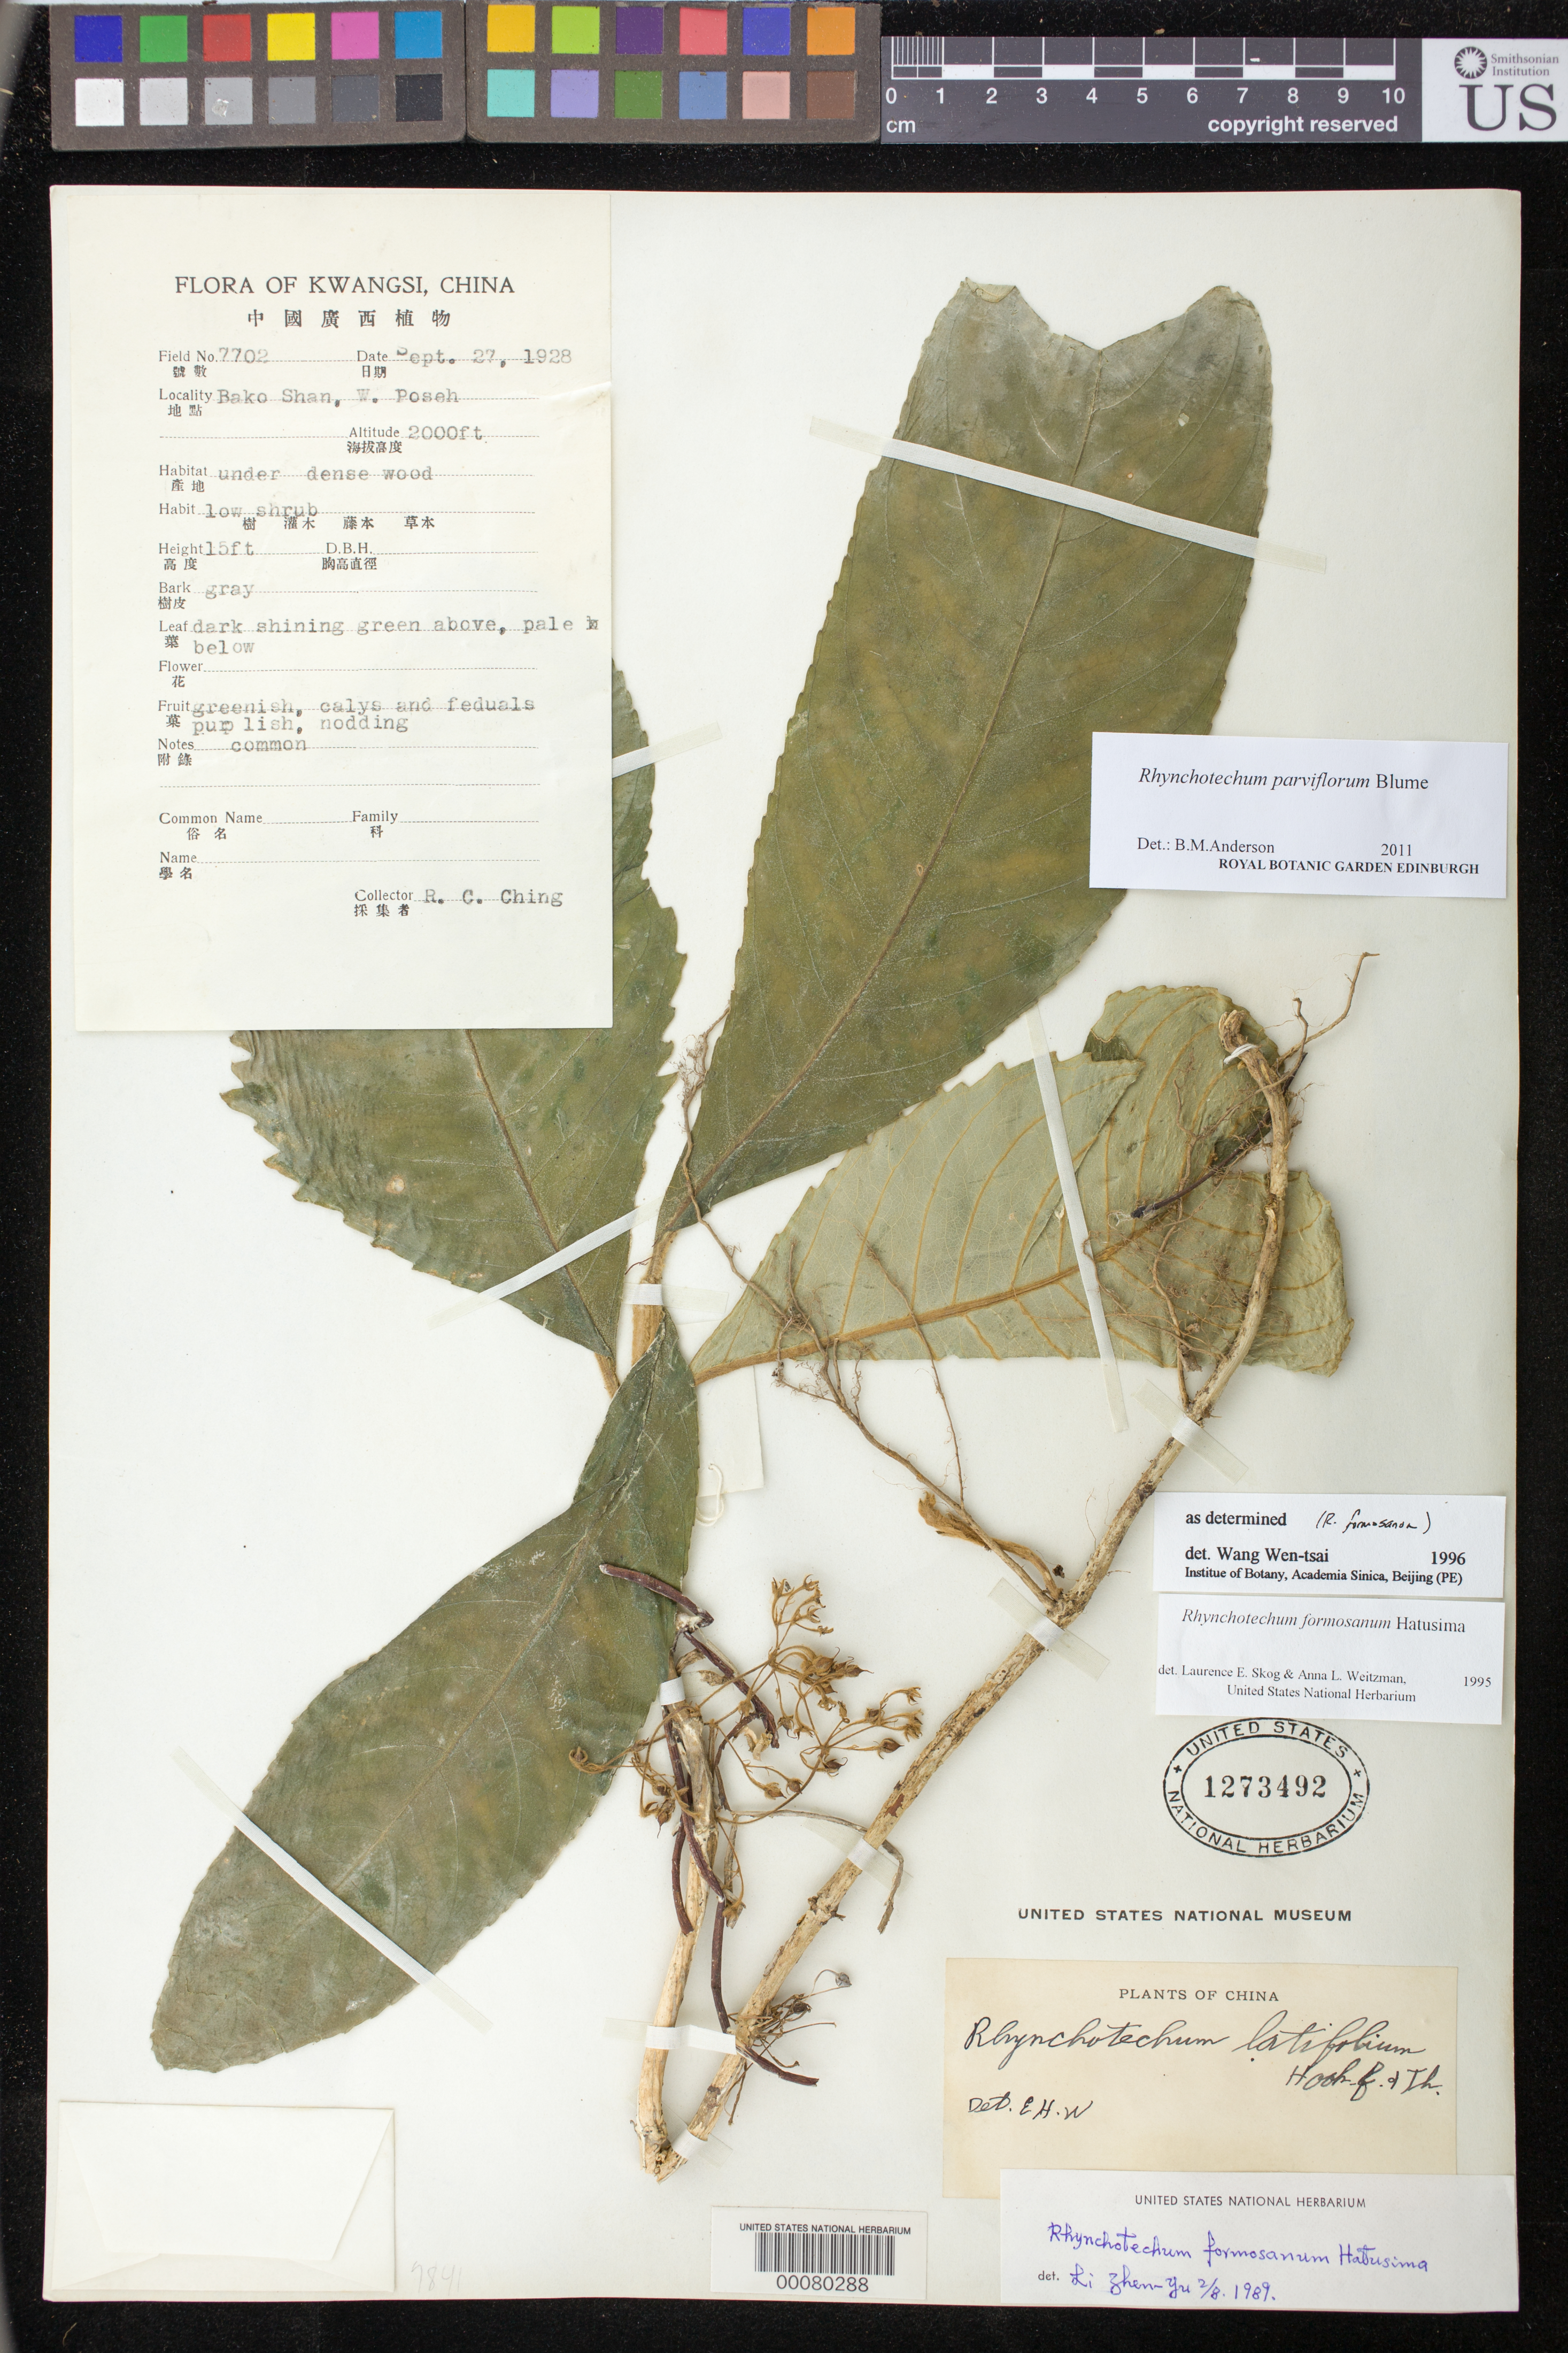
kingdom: Plantae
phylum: Tracheophyta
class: Magnoliopsida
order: Lamiales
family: Gesneriaceae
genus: Rhynchotechum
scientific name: Rhynchotechum parviflorum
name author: Blume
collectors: R. C. Ching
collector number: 7702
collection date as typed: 27 Sep 1928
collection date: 1928-09-27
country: China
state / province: Guangxi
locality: Bako shan, w poseh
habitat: Under dense wood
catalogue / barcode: US 1273492